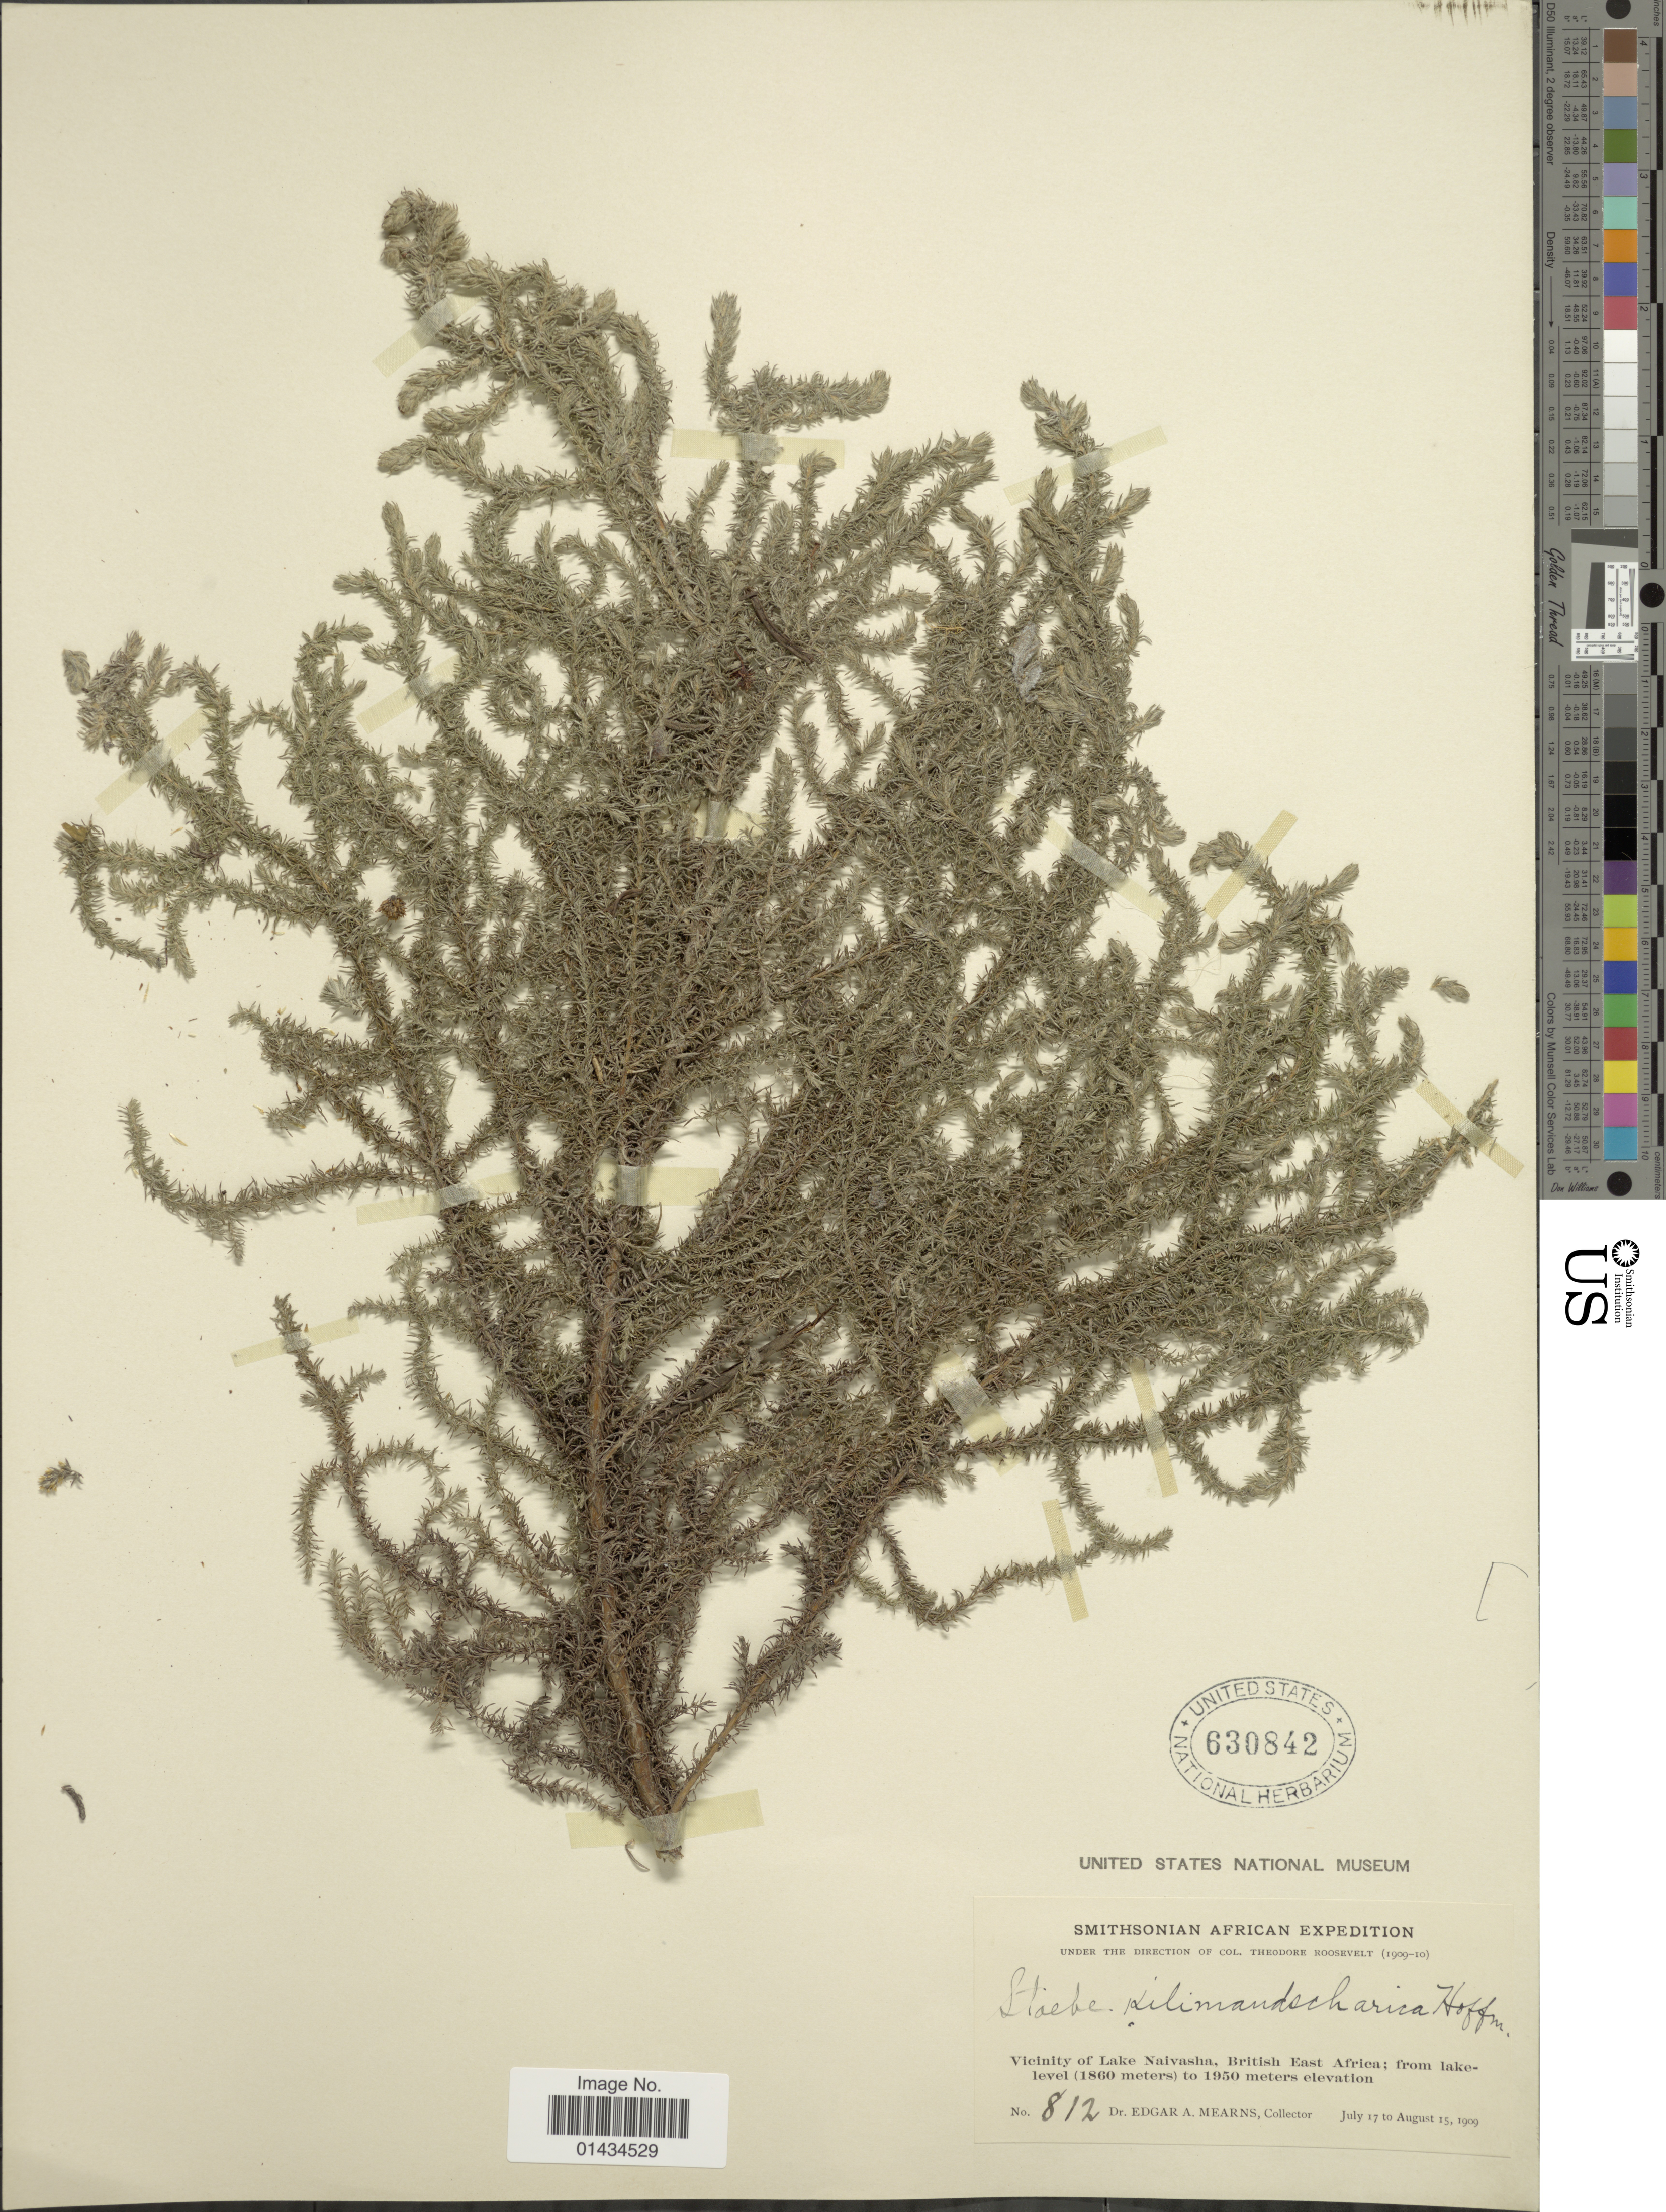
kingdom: Plantae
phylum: Tracheophyta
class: Magnoliopsida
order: Asterales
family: Asteraceae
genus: Stoebe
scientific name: Stoebe kilimandscharica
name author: O. Hoffm.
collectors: E. A. Mearns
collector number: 812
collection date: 1909-07-17/1909-08-15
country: Kenya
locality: Vicinity of Lake Naivasha, British East Africa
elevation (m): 1860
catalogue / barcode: US 630842